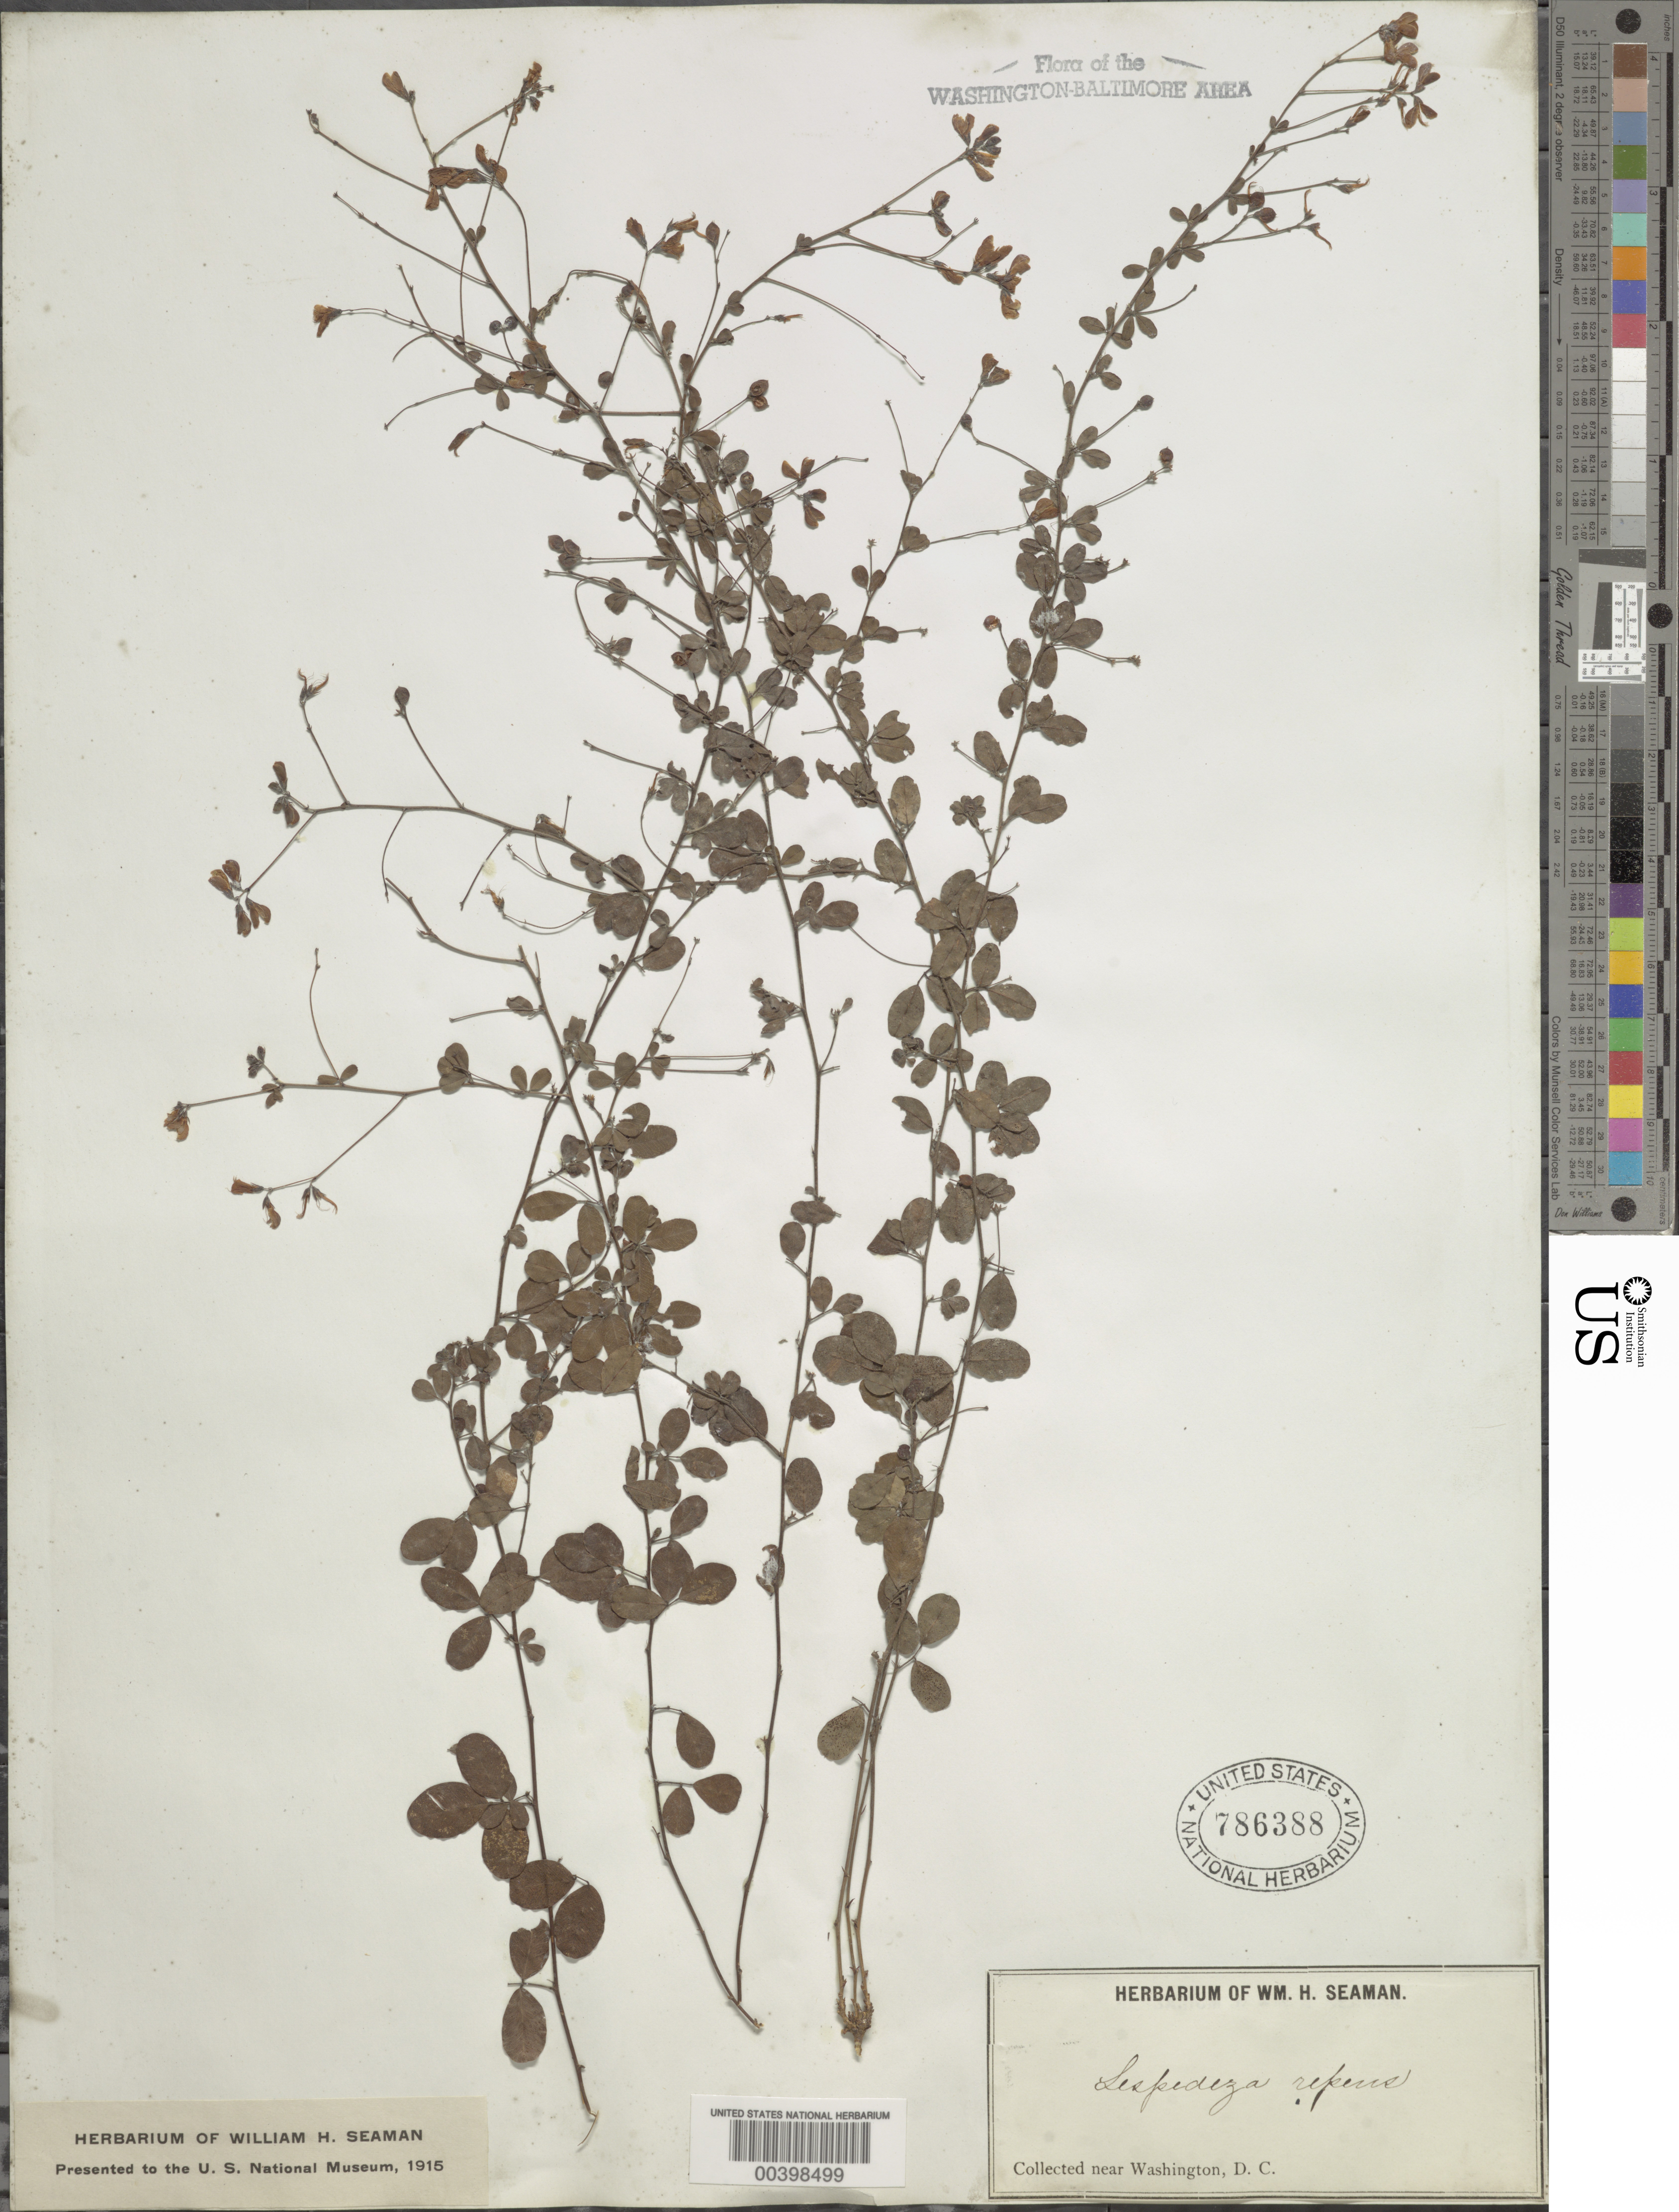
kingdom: Plantae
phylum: Tracheophyta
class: Magnoliopsida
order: Fabales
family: Fabaceae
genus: Lespedeza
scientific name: Lespedeza repens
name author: (L.) W.P.C. Barton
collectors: W. Seaman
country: United States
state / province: District of Columbia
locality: Washington DC area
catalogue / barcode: US 786388